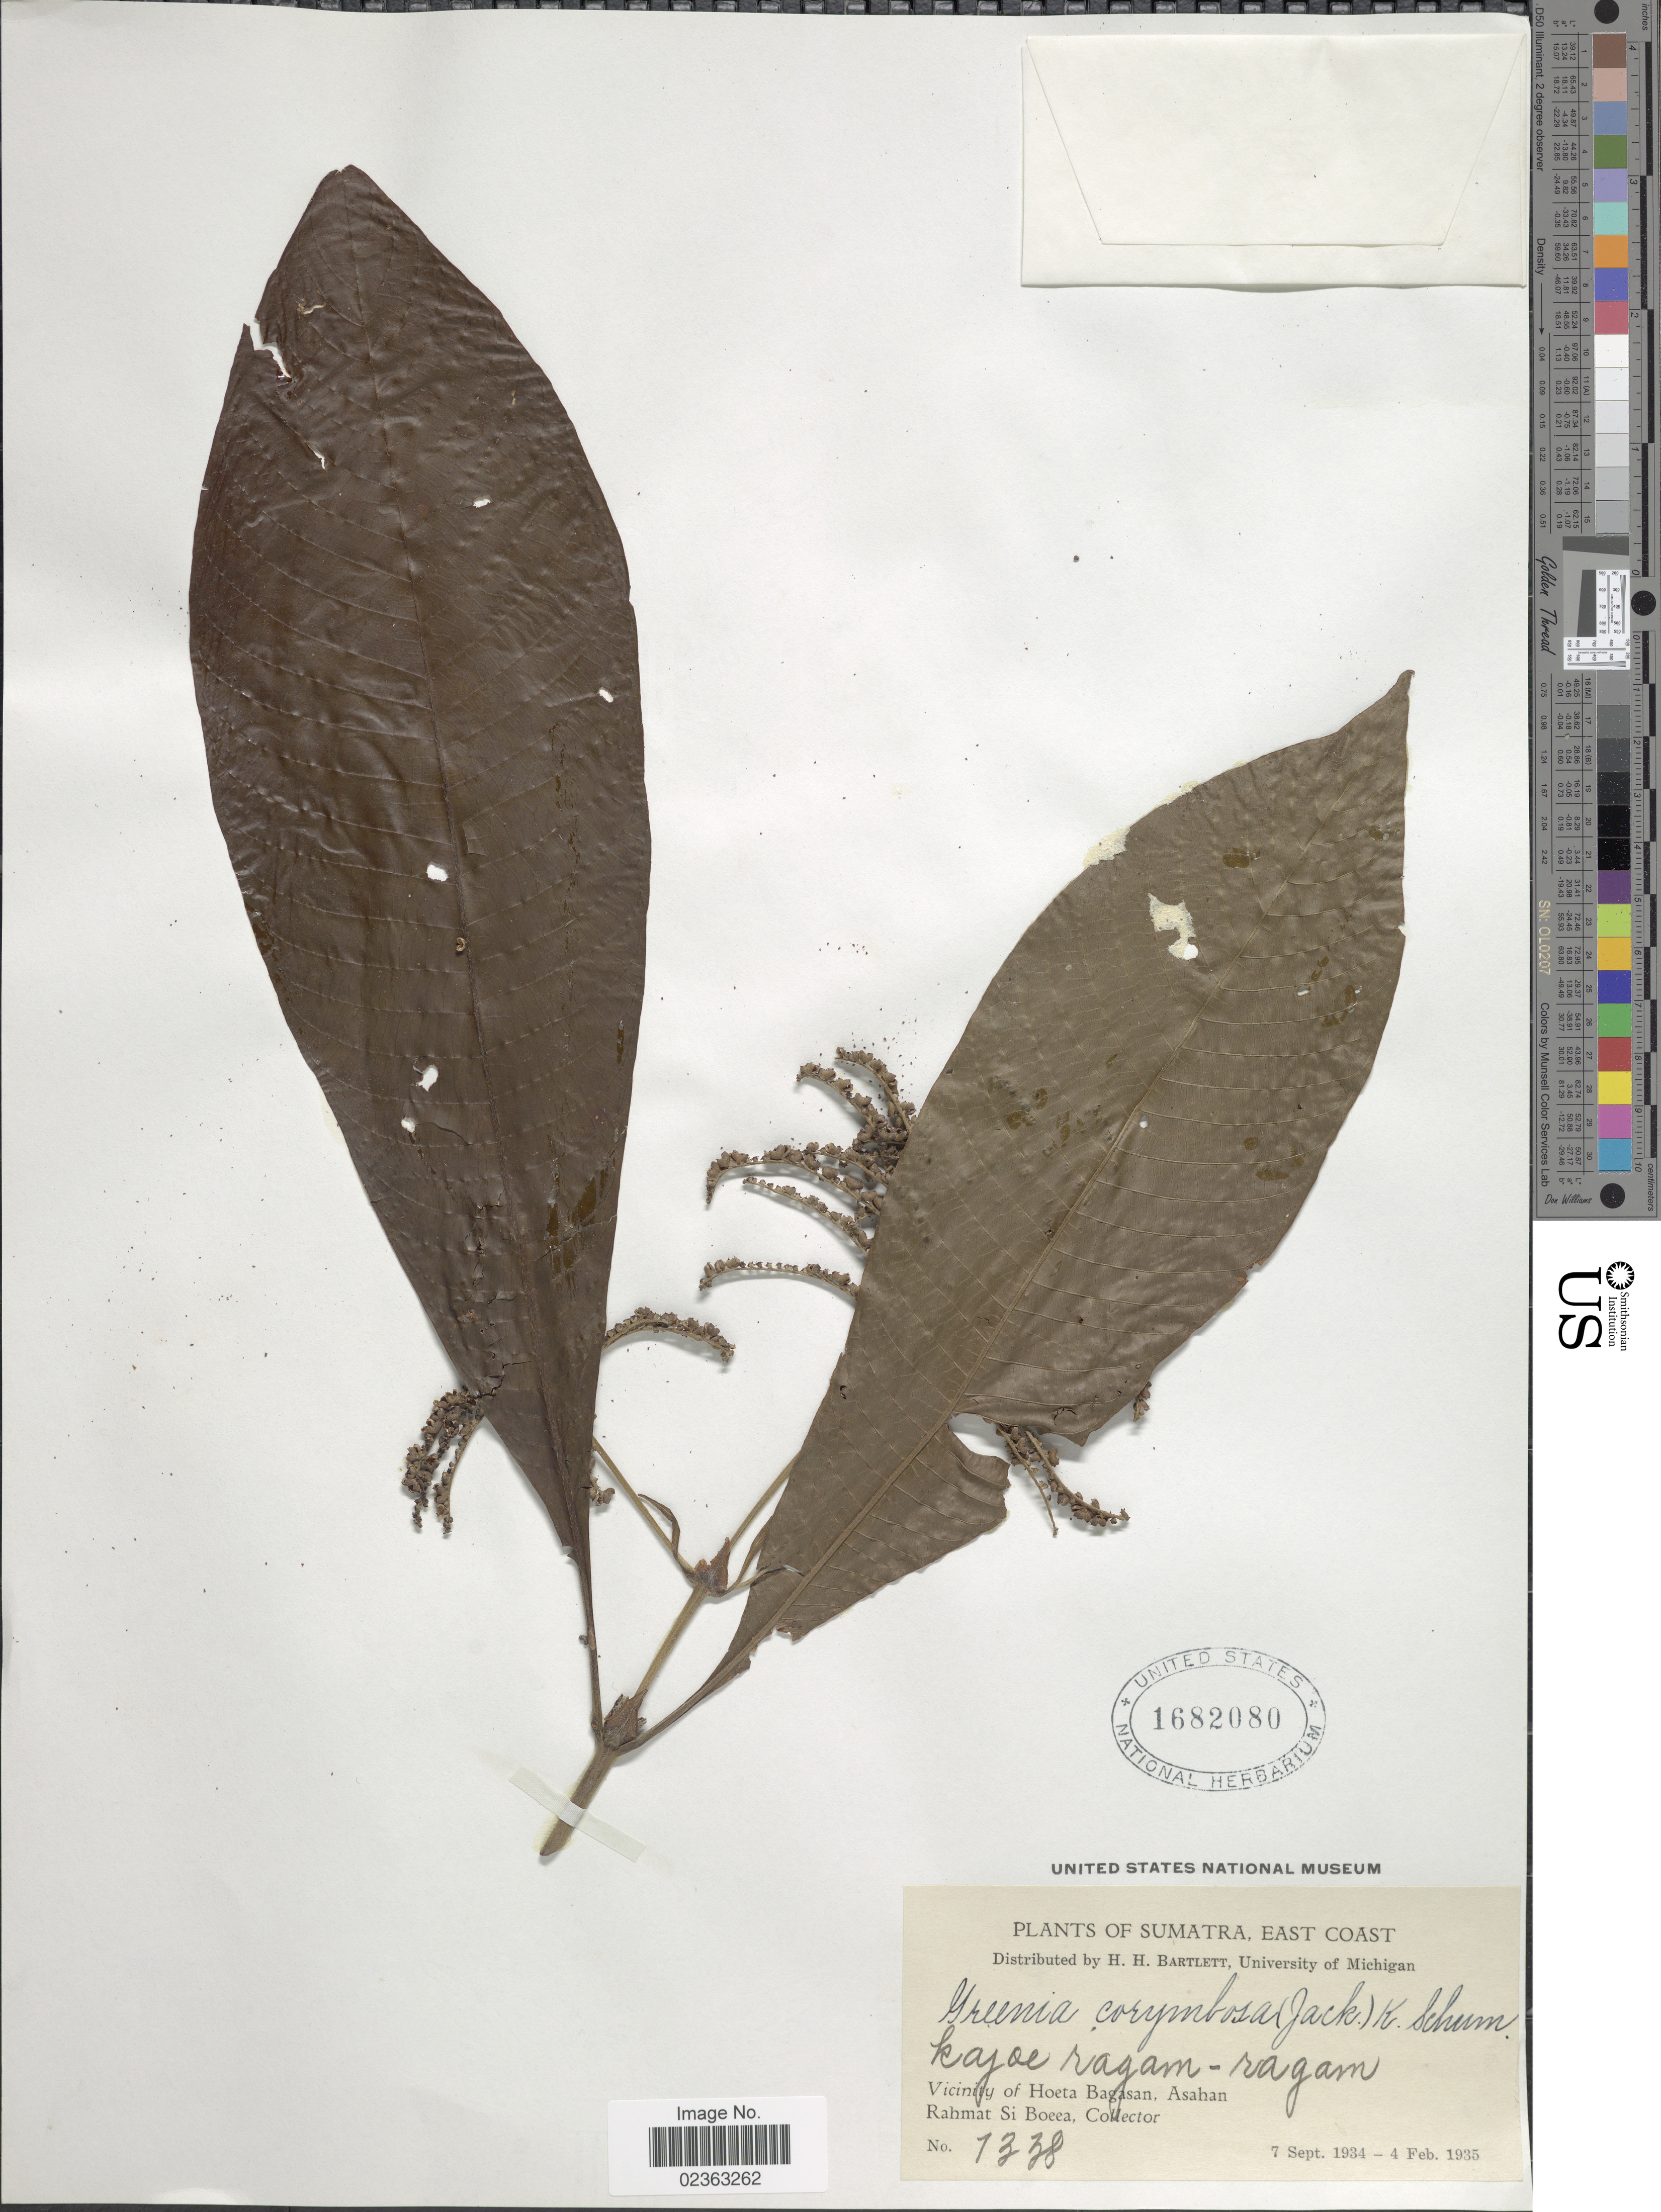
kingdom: Plantae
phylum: Tracheophyta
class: Magnoliopsida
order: Gentianales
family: Rubiaceae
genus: Greenea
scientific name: Greenea corymbosa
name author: (Jack) Voigt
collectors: Rahmat Si Boeea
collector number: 1338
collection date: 1934-09-07/1935-02-04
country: Indonesia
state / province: Sumatra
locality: East Coast, vicinity of Hoeta Bagasan, Asahan, kajoe-ragam-ragam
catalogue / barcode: US 1682080